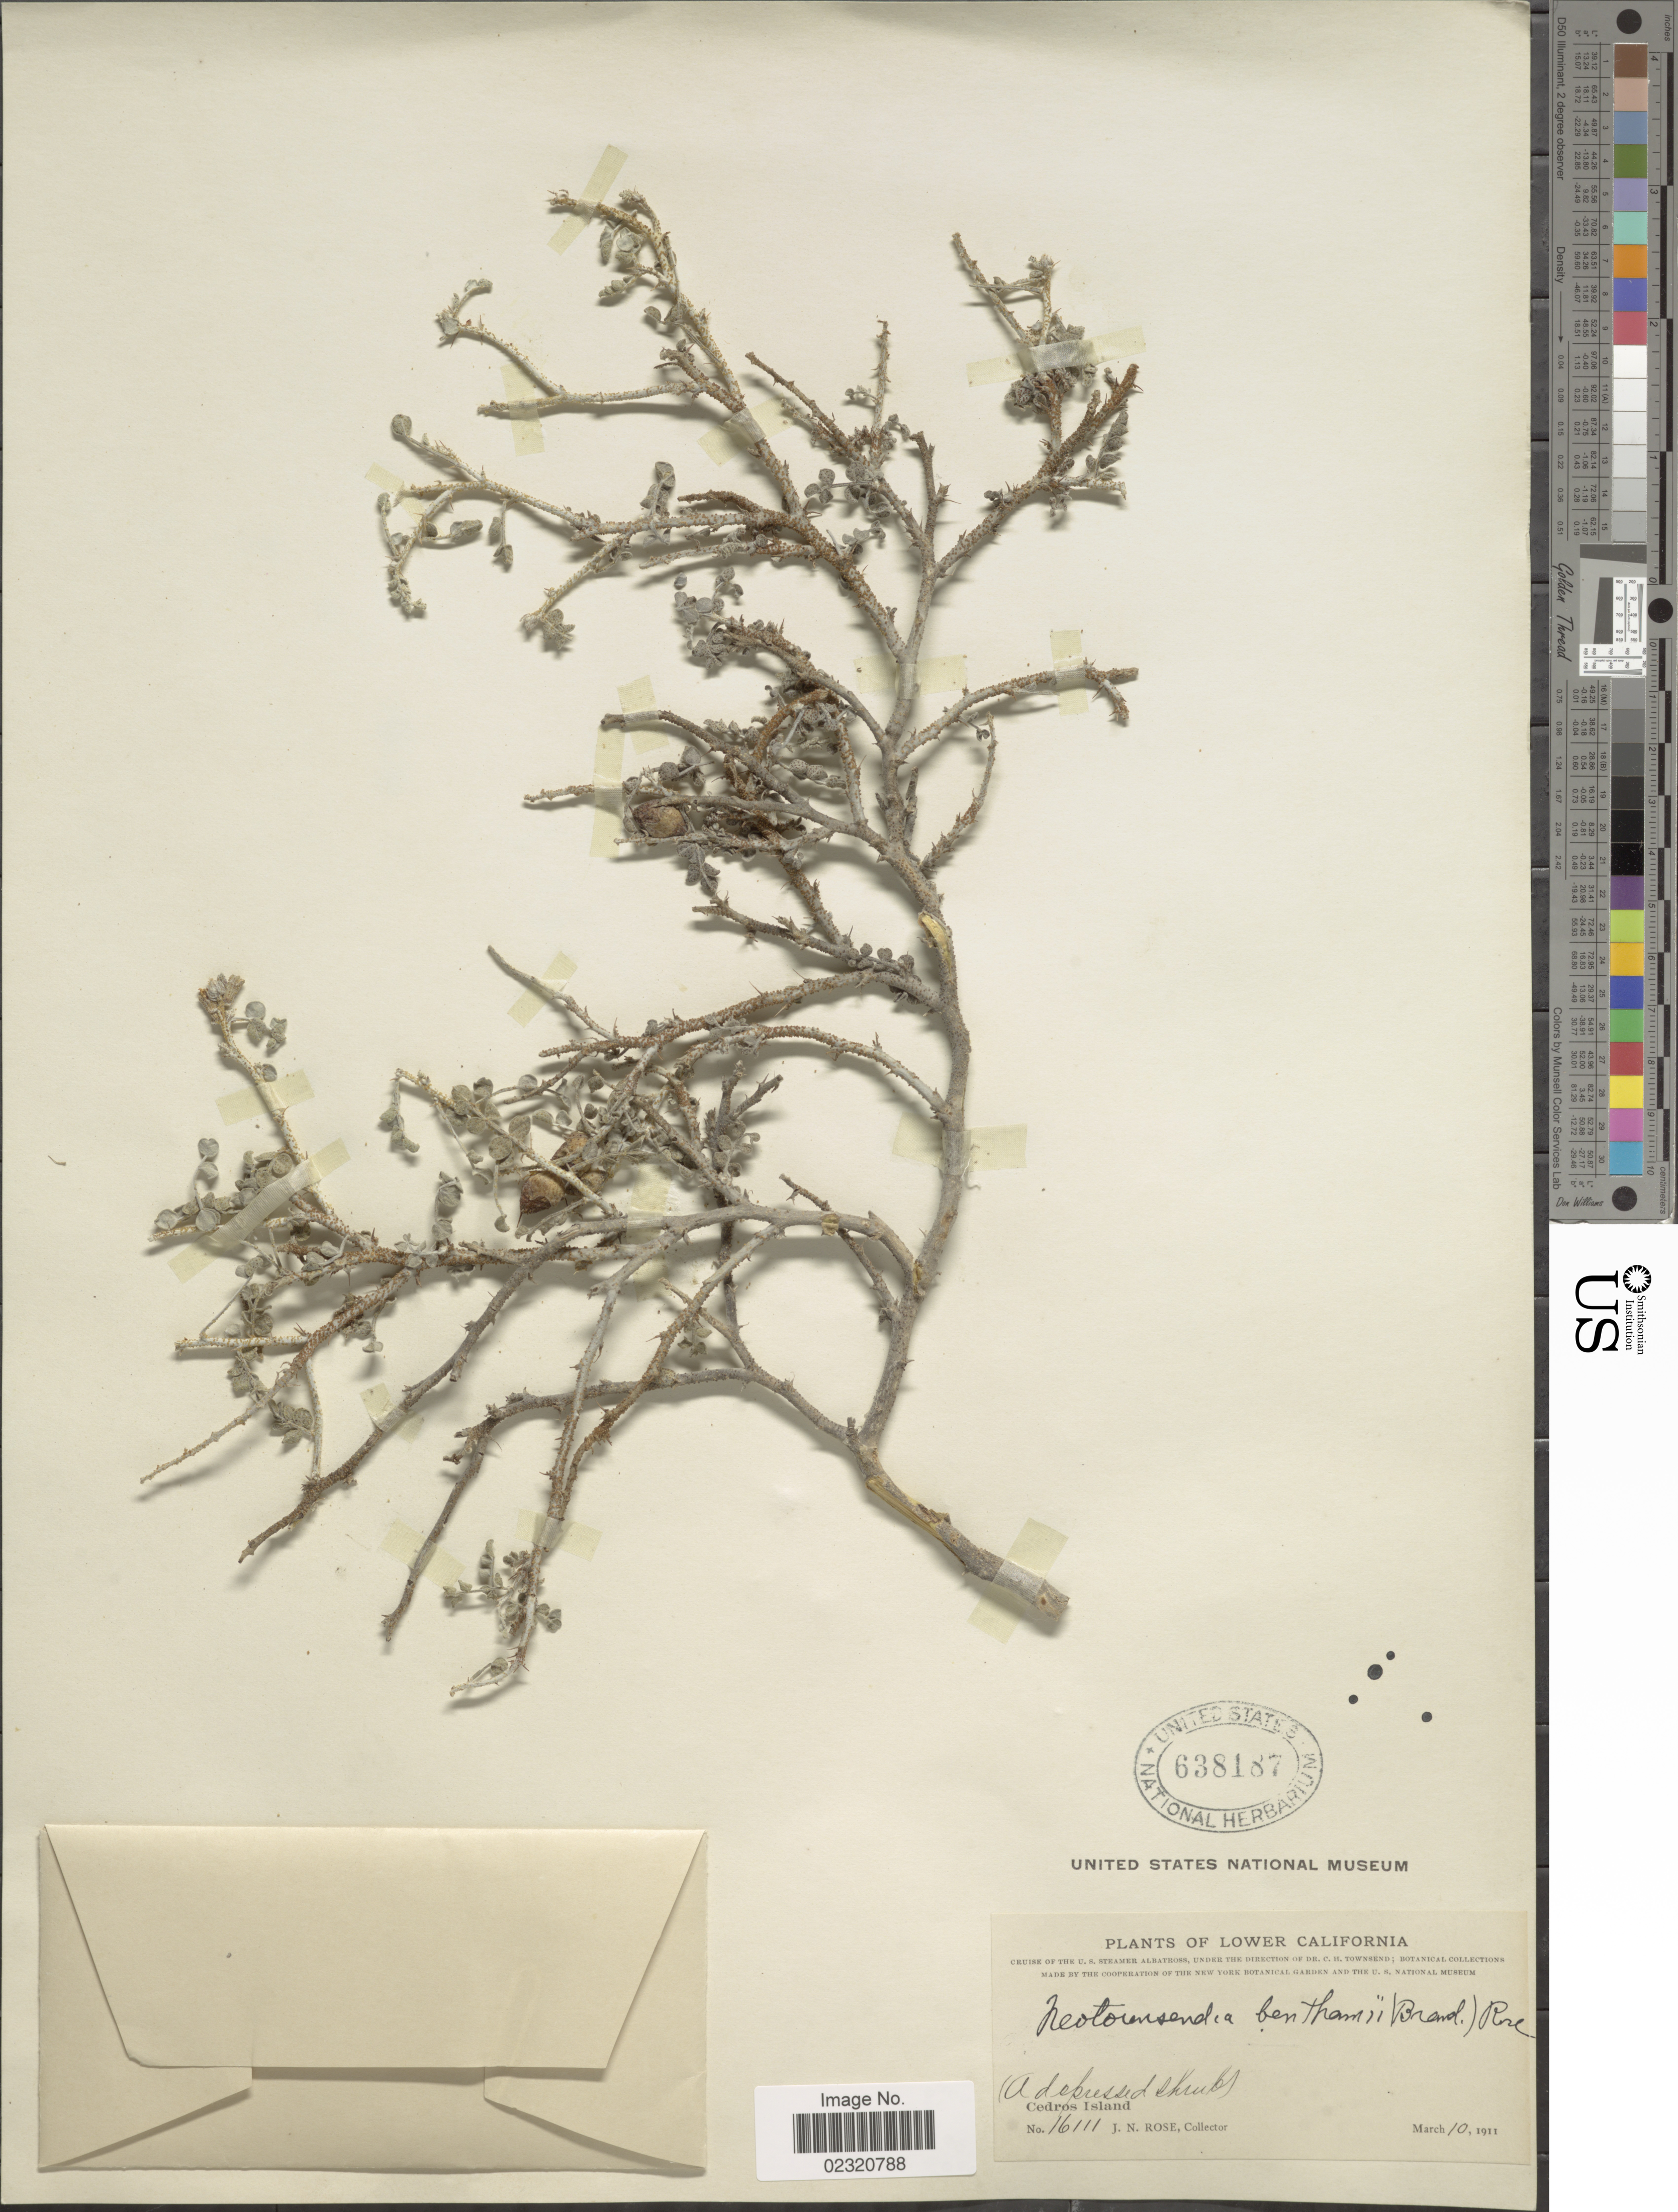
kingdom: Plantae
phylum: Tracheophyta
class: Magnoliopsida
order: Fabales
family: Fabaceae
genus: Errazurizia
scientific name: Errazurizia benthami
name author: I.M. Johnst.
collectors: J. N. Rose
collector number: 16111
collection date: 1911-03-10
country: Mexico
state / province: Baja California Norte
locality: Cedros Island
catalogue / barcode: US 638187